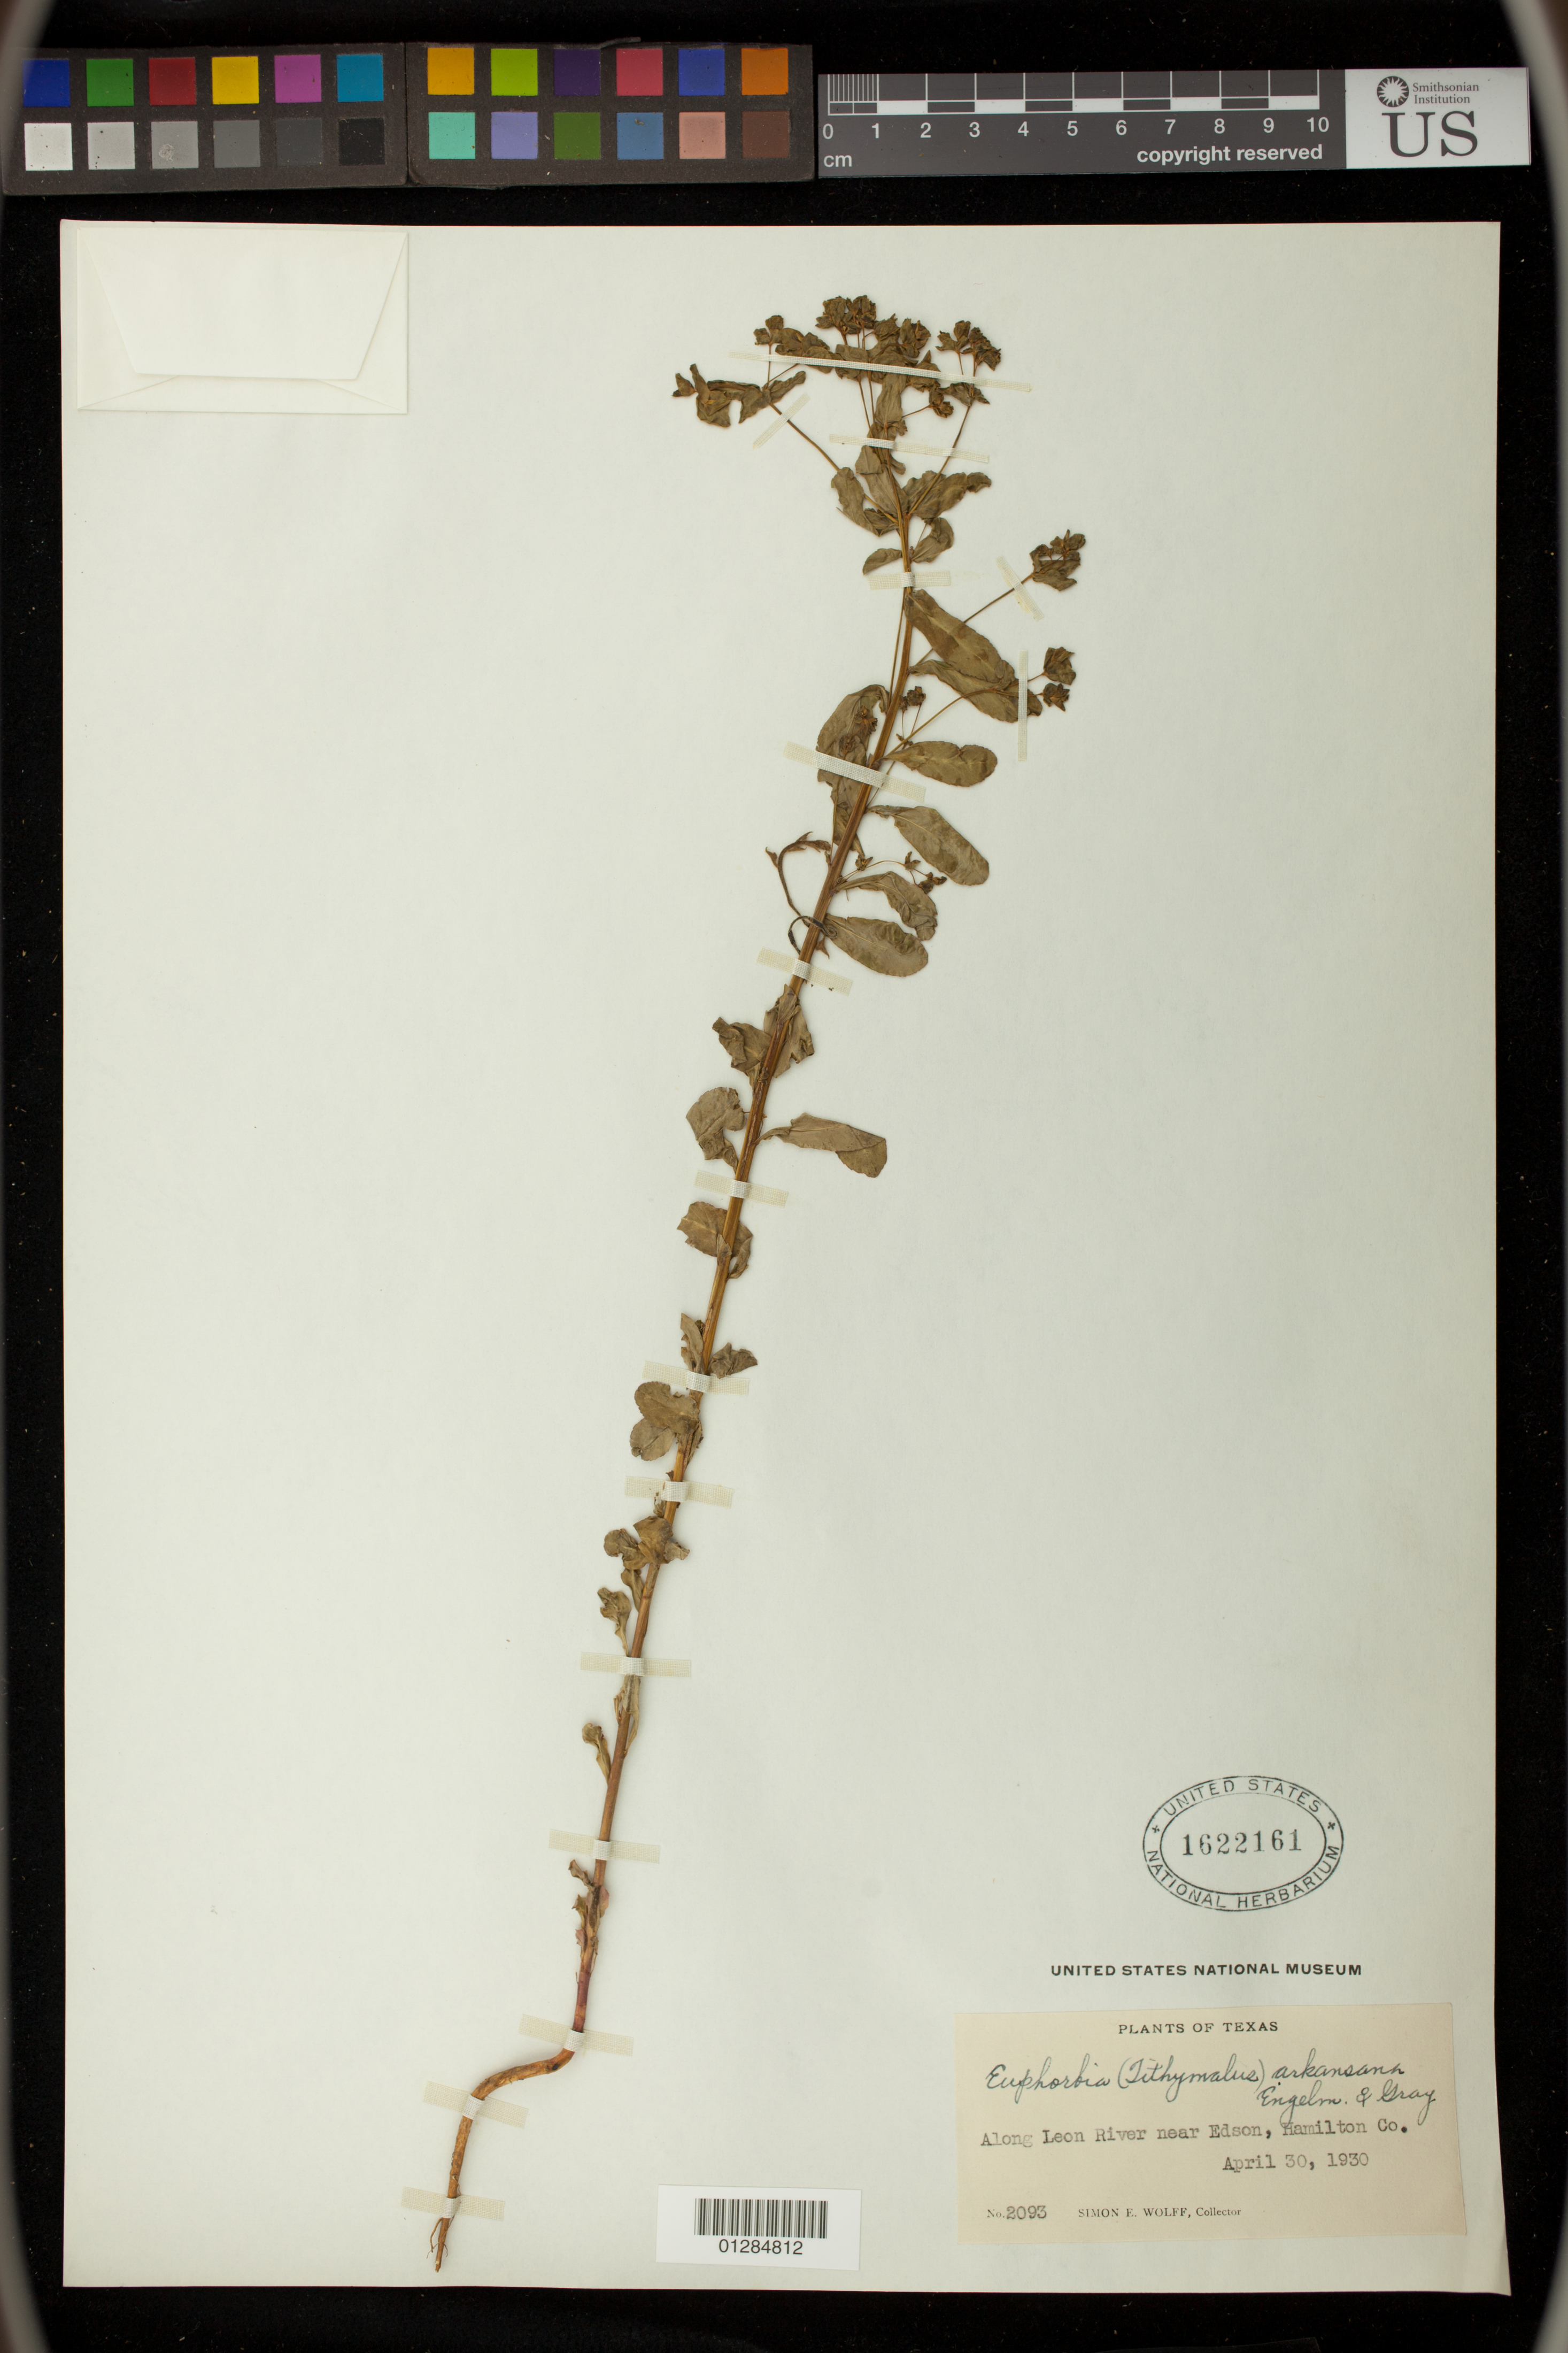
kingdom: Plantae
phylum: Tracheophyta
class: Magnoliopsida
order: Malpighiales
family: Euphorbiaceae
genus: Euphorbia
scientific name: Euphorbia spathulata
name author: Lam.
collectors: S. E. Wolff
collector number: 2093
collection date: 1930-04-30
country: United States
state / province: Texas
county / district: Hamilton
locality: Along Leon River near Edson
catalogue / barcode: US 1622161